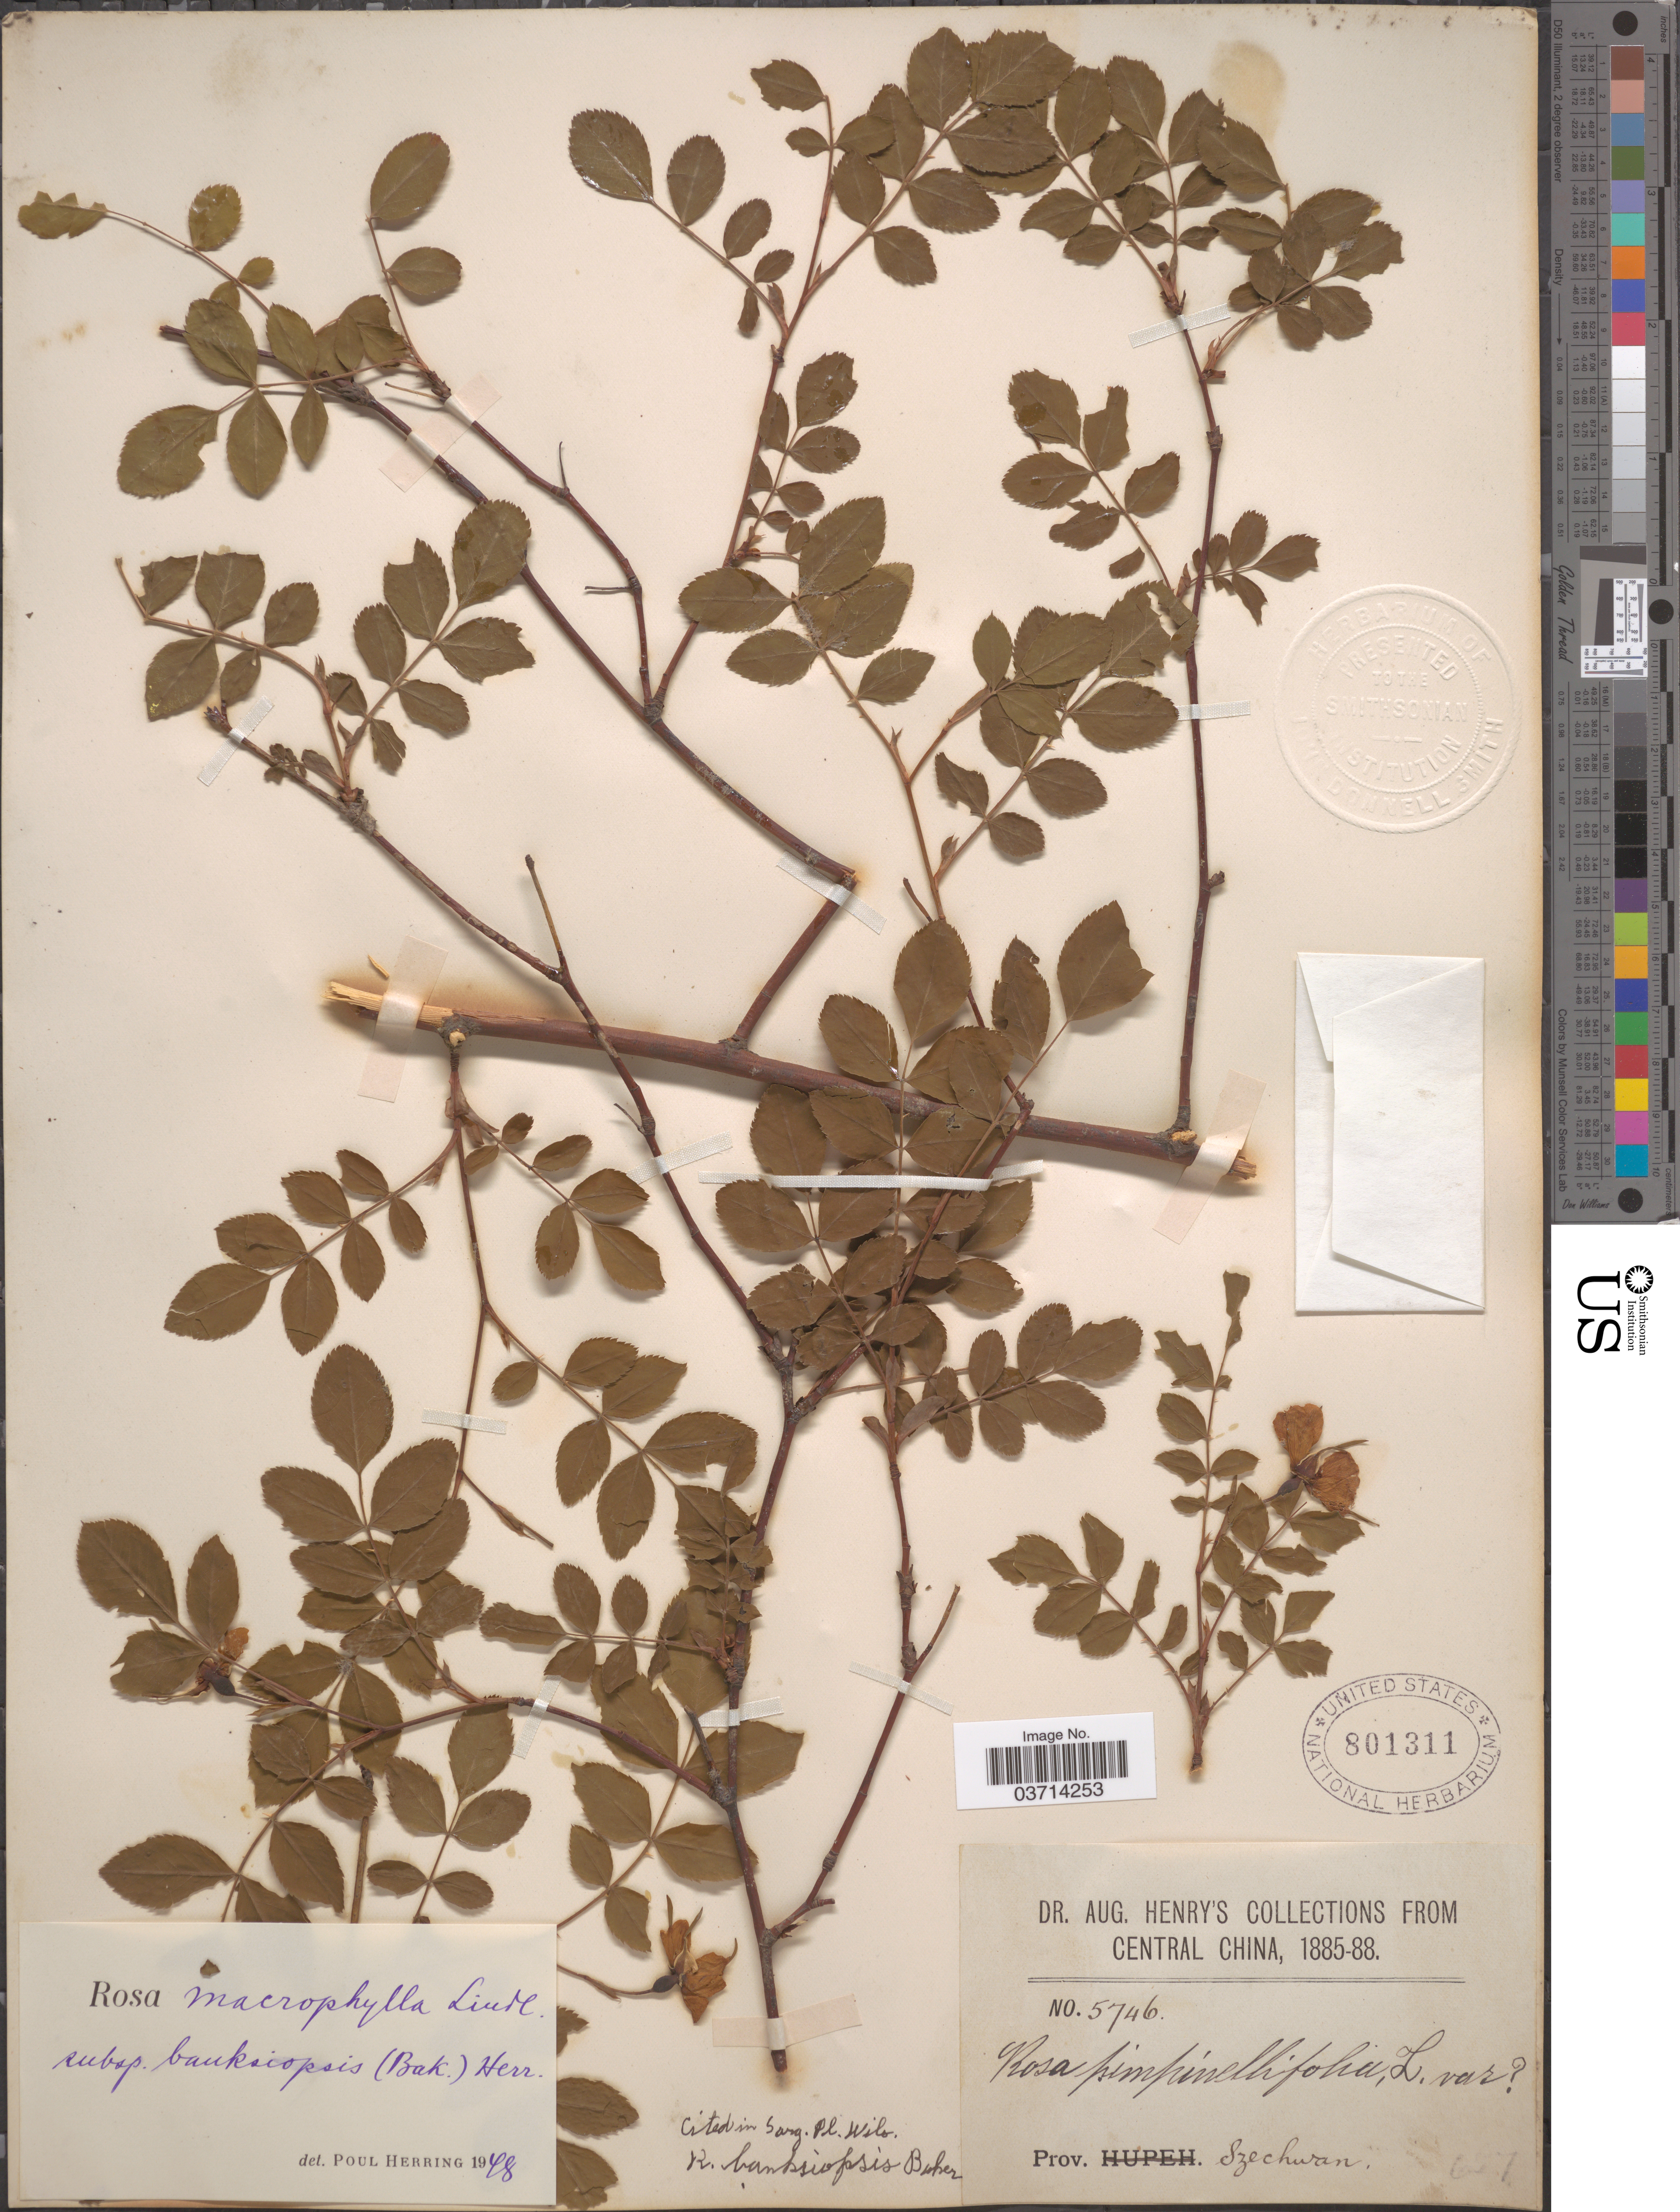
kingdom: Plantae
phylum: Tracheophyta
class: Magnoliopsida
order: Rosales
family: Rosaceae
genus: Rosa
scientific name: Rosa banksiopsis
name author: Baker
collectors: A. Henry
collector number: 5746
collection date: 1885/1888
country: China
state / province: Sichuan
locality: Central China. Prov. Szechwan.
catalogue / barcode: US 801311